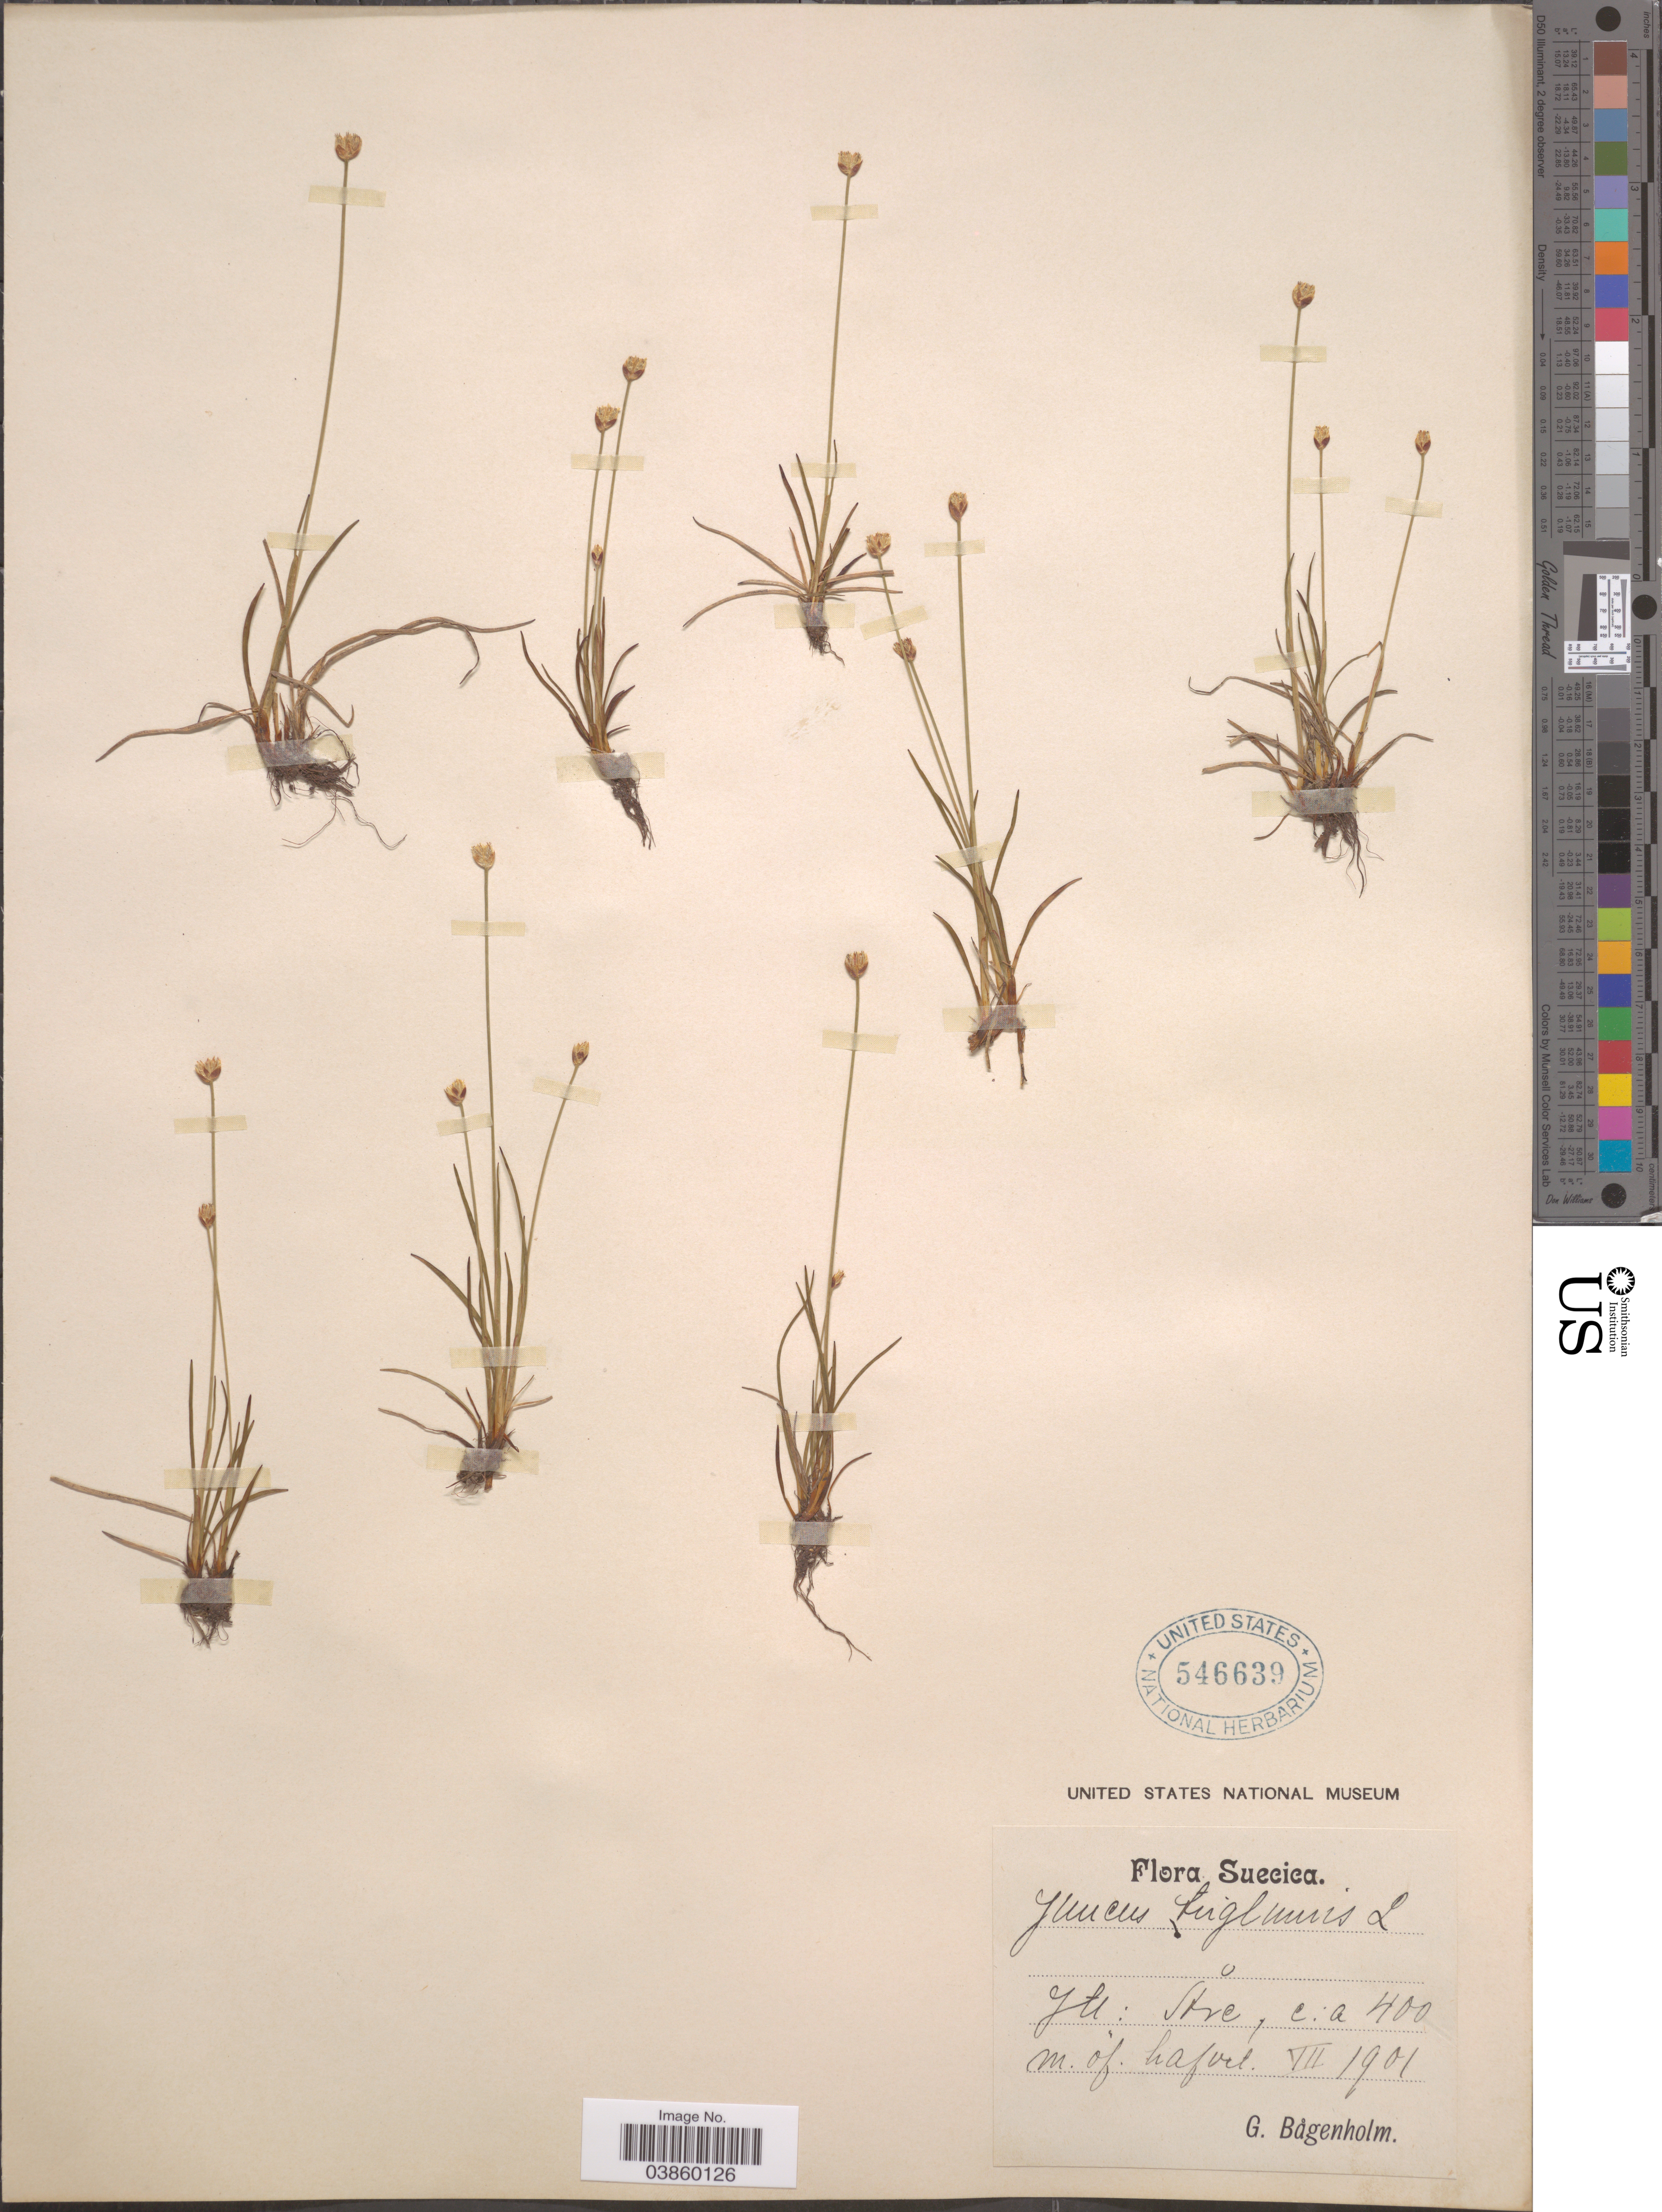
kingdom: Plantae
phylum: Tracheophyta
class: Liliopsida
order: Poales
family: Juncaceae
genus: Juncus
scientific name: Juncus biglumis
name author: L.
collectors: G. Bagenholm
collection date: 1901-07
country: Sweden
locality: Suecica. Jtl: Åre.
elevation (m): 400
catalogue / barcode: US 546639